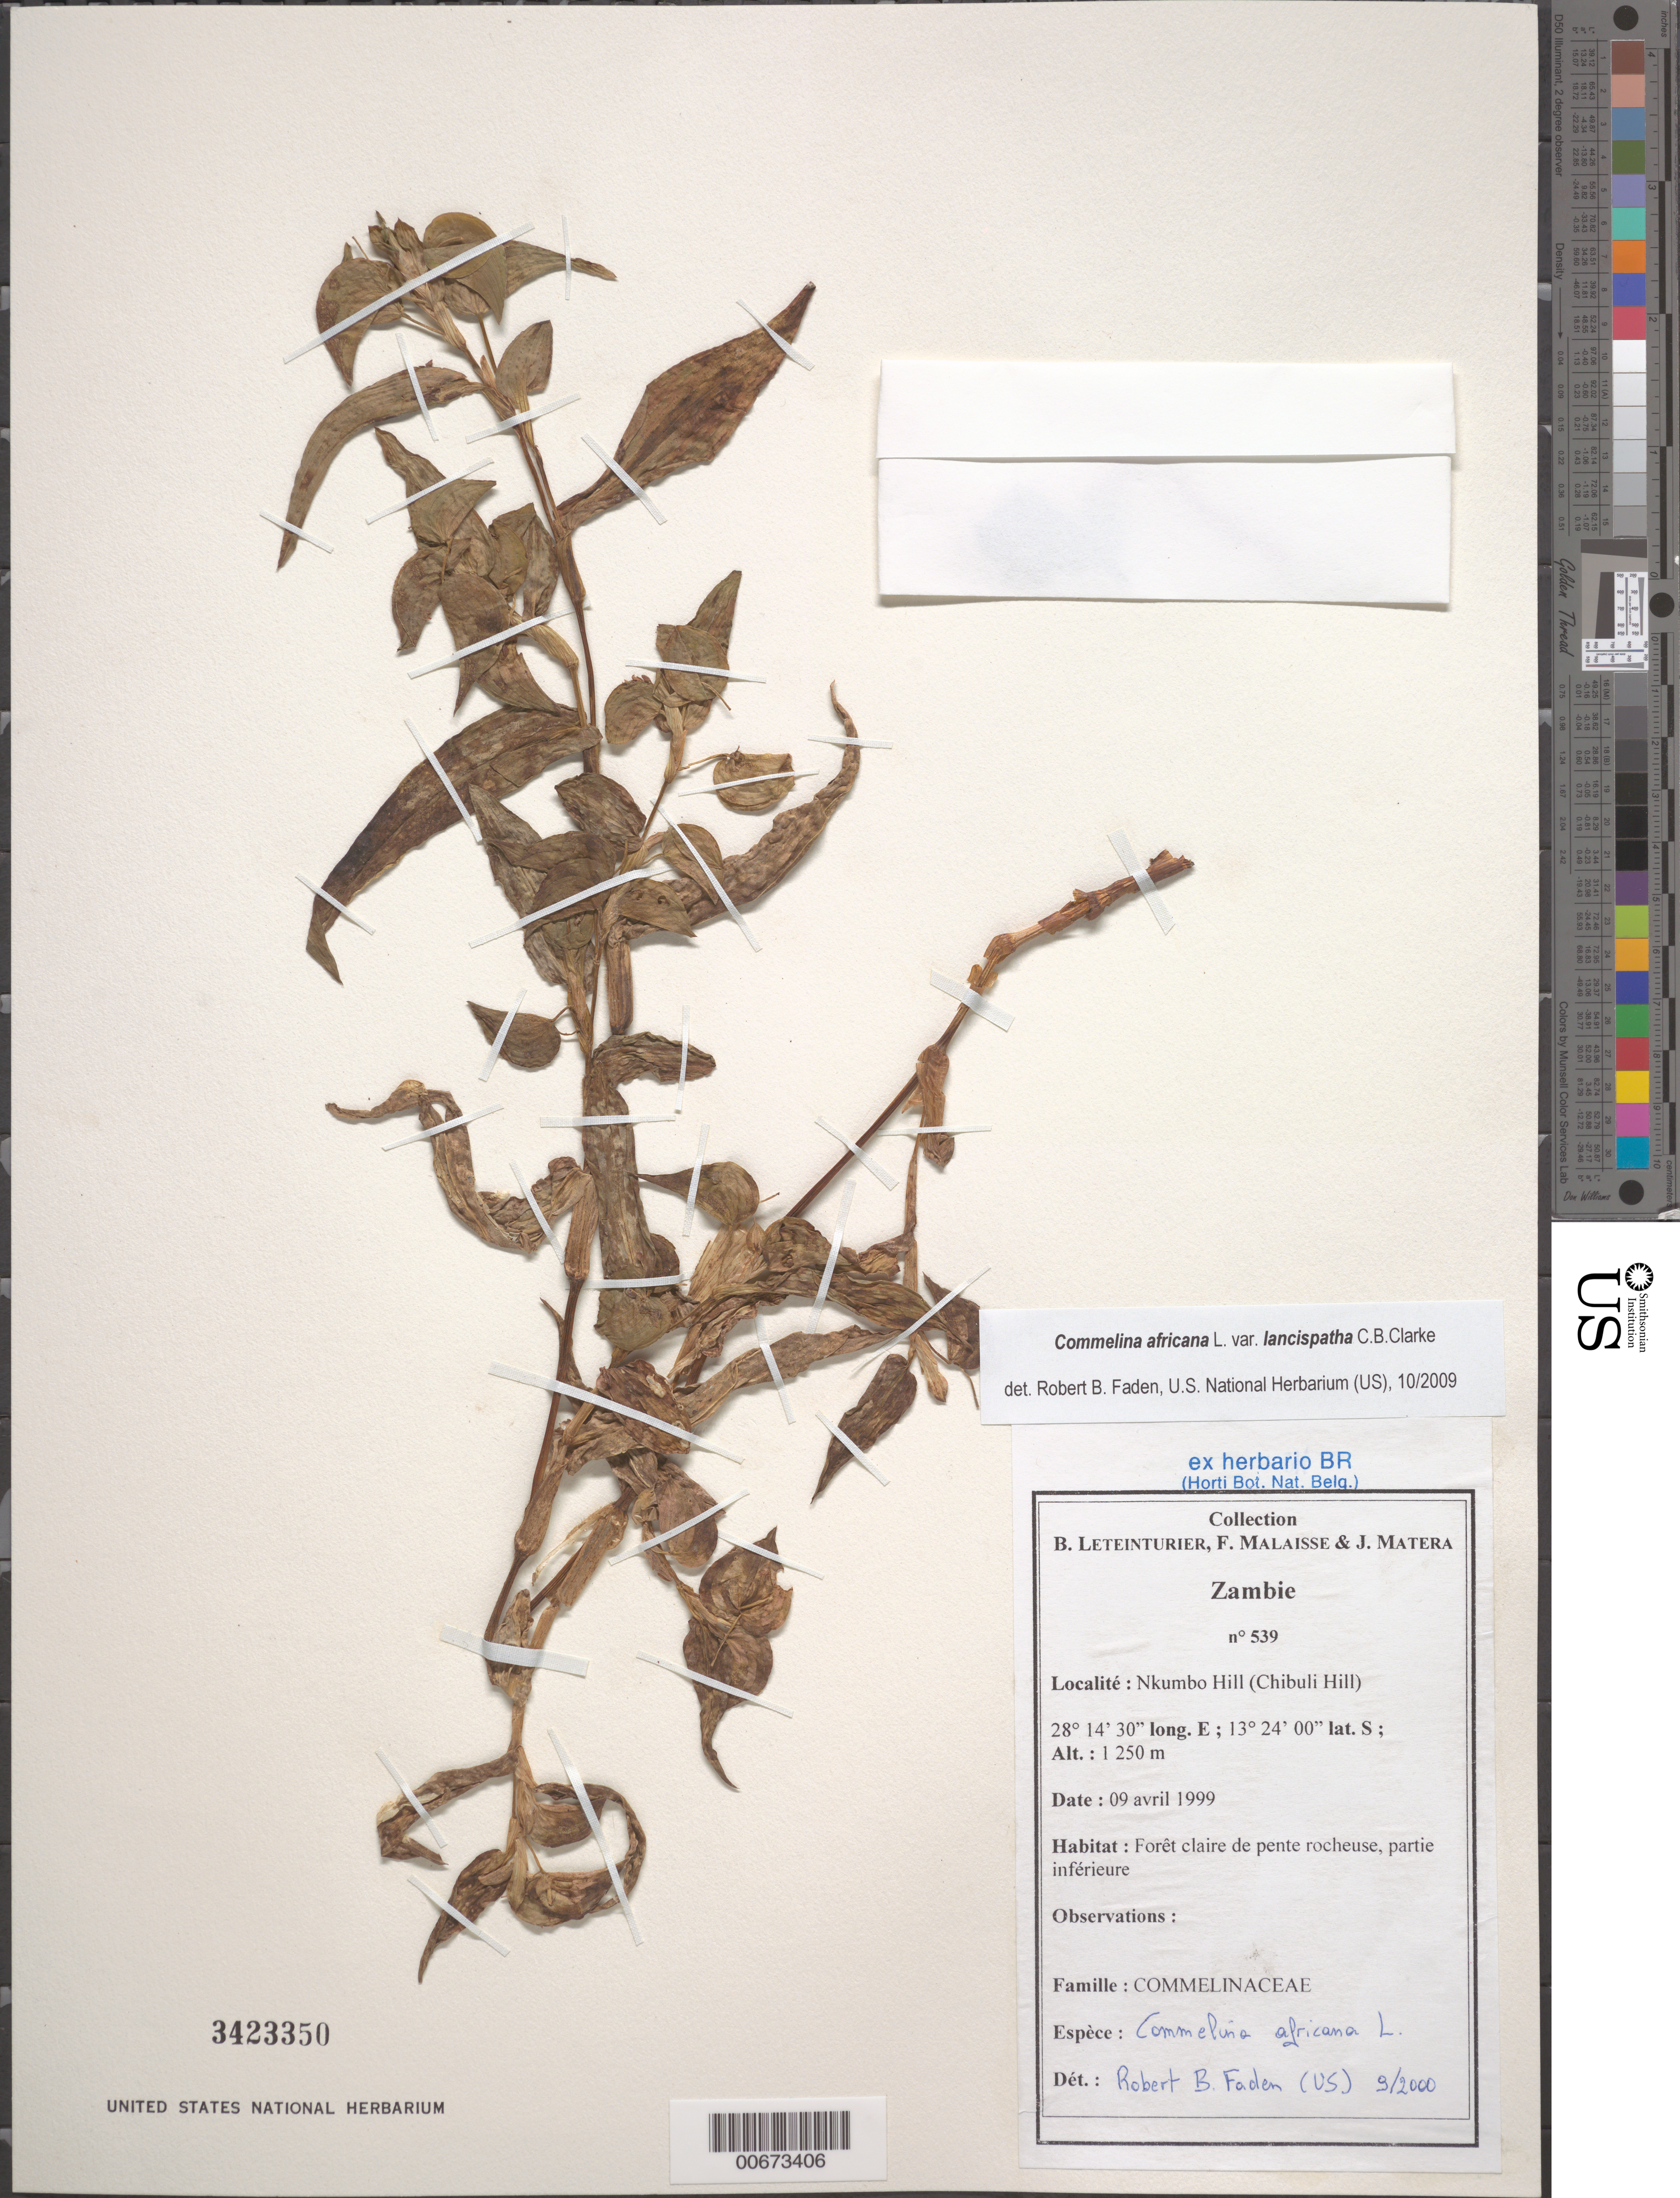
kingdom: Plantae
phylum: Tracheophyta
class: Liliopsida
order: Commelinales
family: Commelinaceae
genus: Commelina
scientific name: Commelina africana var. lancispatha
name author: C.B. Clarke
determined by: Faden, Robert B., (US), Smithsonian Institution - National Museum of Natural History (UNITED STATES)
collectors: B. Leteinturier, F. Malaisse & J. Matera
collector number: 539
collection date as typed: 09 Apr 1999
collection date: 1999-04-09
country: Zambia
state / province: Copperbelt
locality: Nkumbo Hill, Chibuli Hill.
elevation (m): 1250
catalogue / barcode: US 3423350